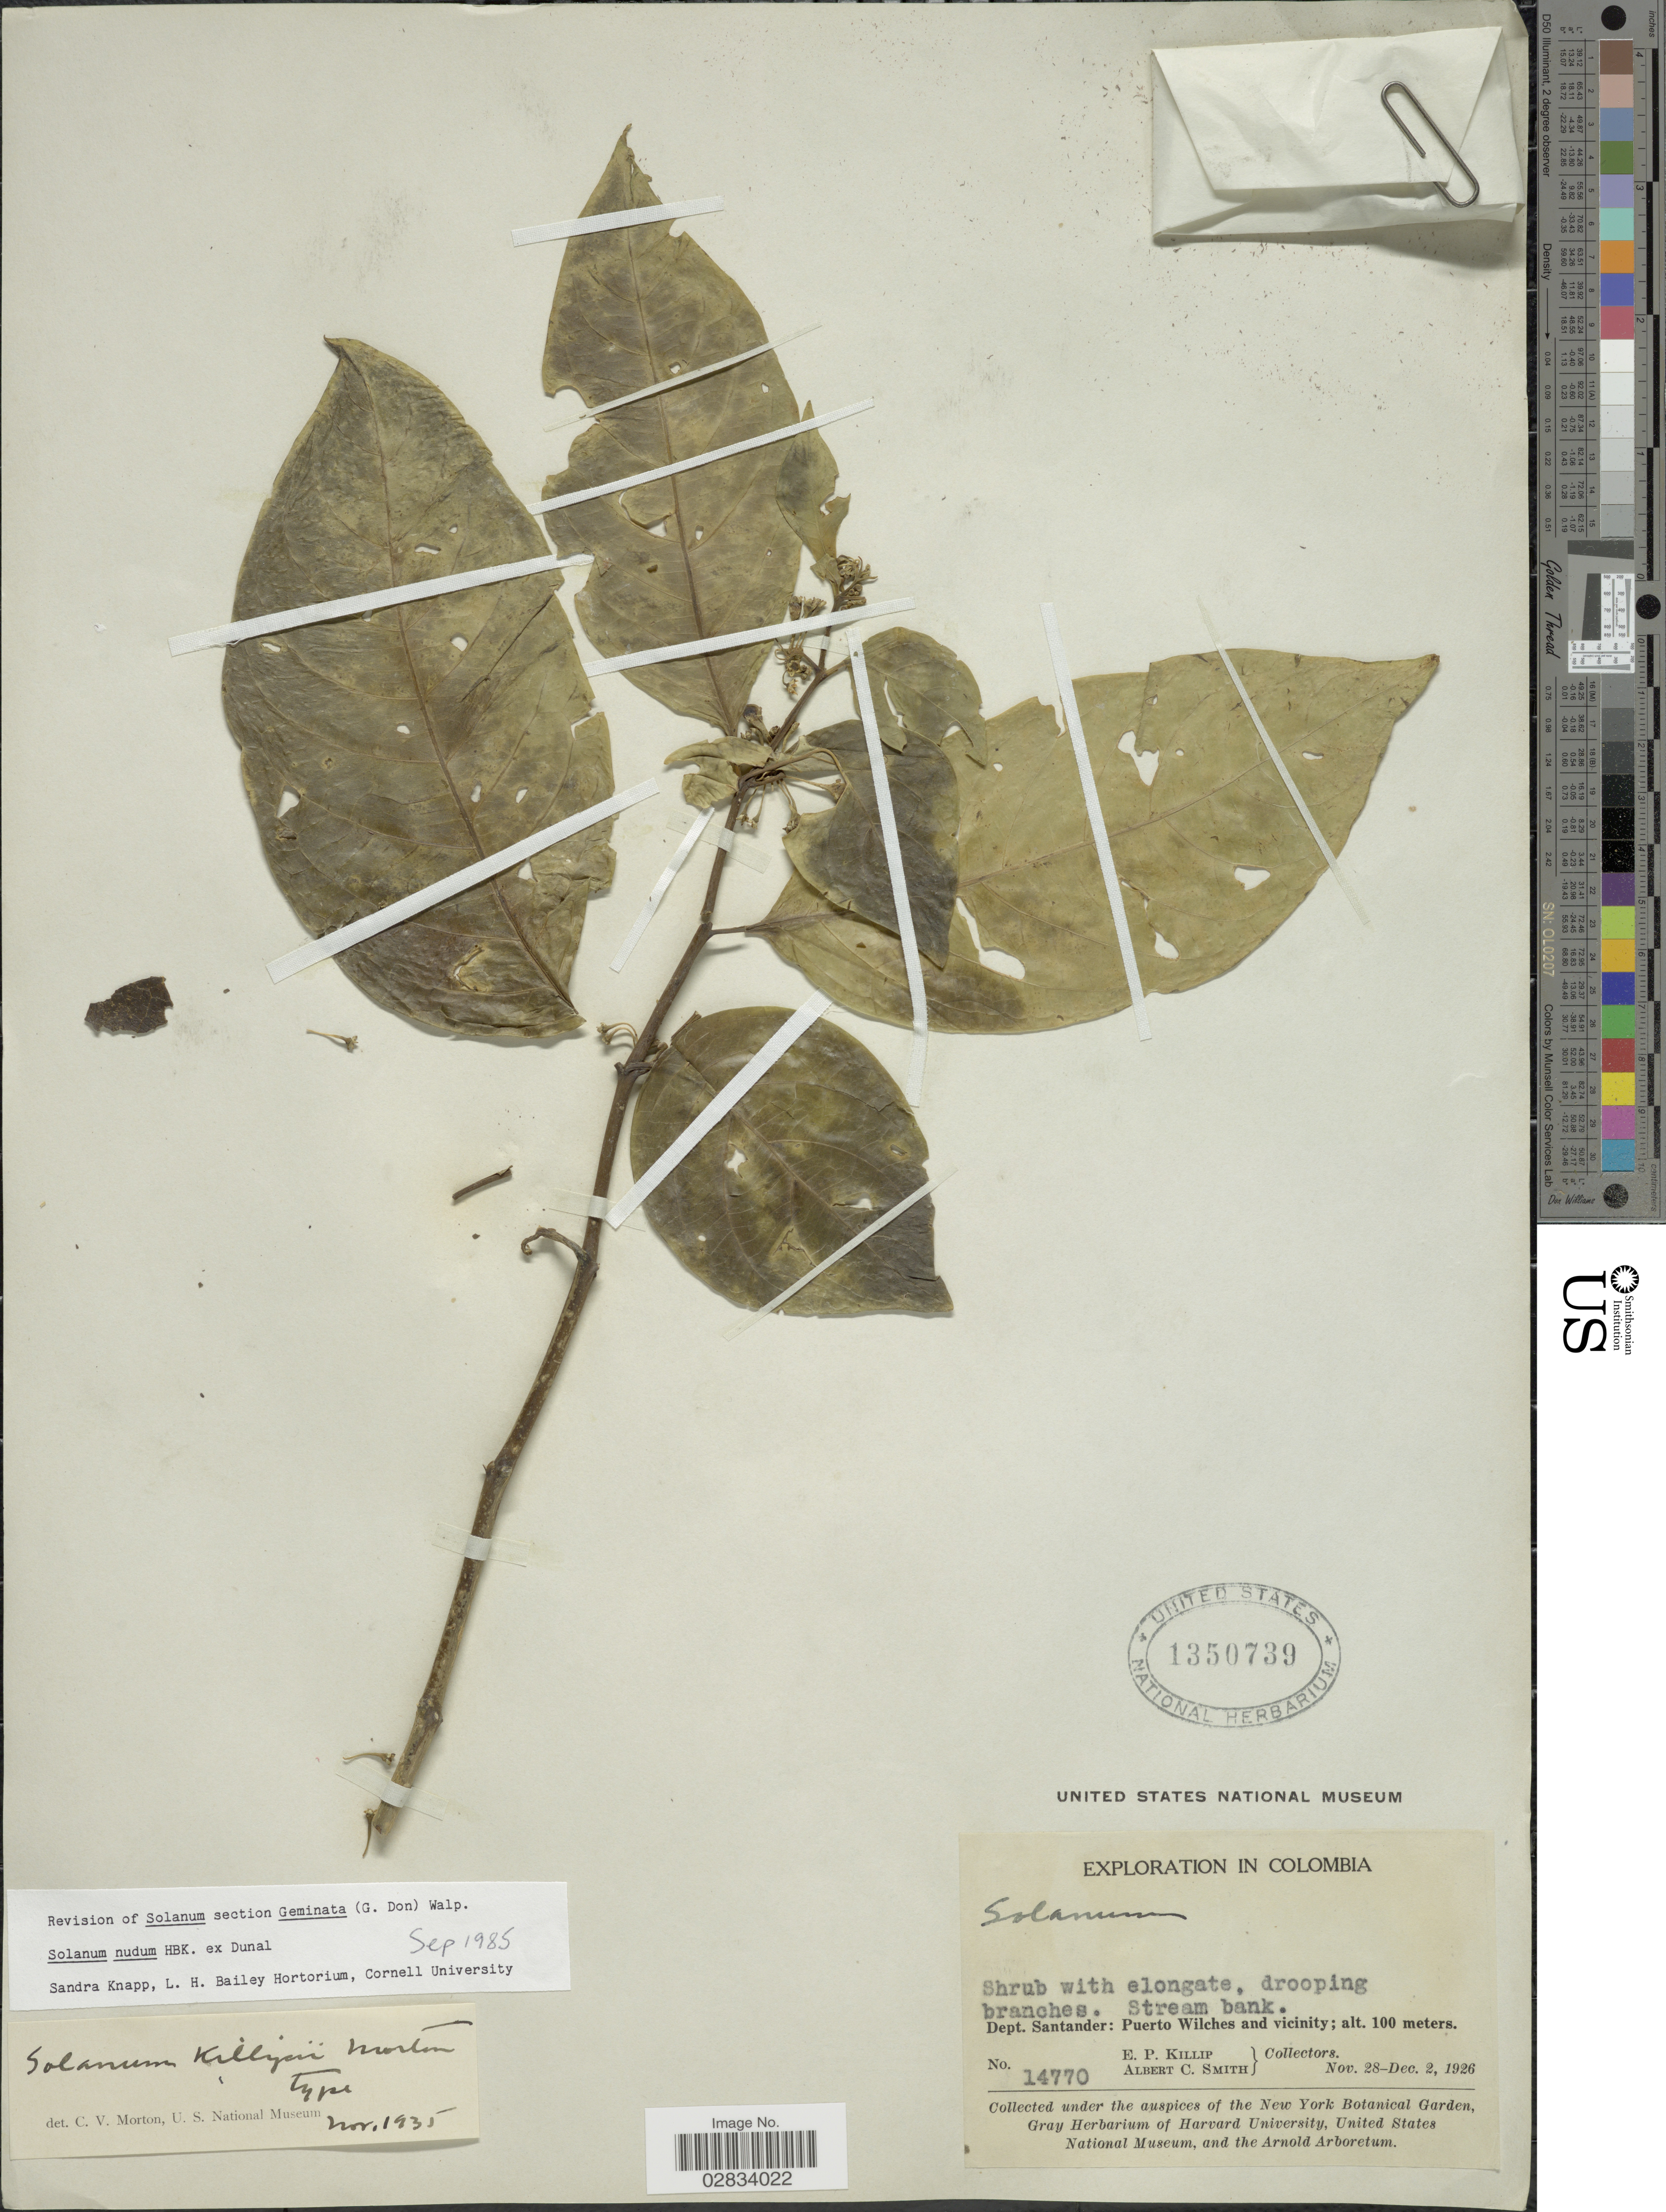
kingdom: Plantae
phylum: Tracheophyta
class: Magnoliopsida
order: Solanales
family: Solanaceae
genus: Solanum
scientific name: Solanum nudum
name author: Dunal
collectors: E. P. Killip & A. C. Smith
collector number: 14770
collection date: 1926-11-28/1926-12-02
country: Colombia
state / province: Santander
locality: Dept. Santander: Puerto Wilches and vicinity.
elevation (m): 100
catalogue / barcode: US 1350739